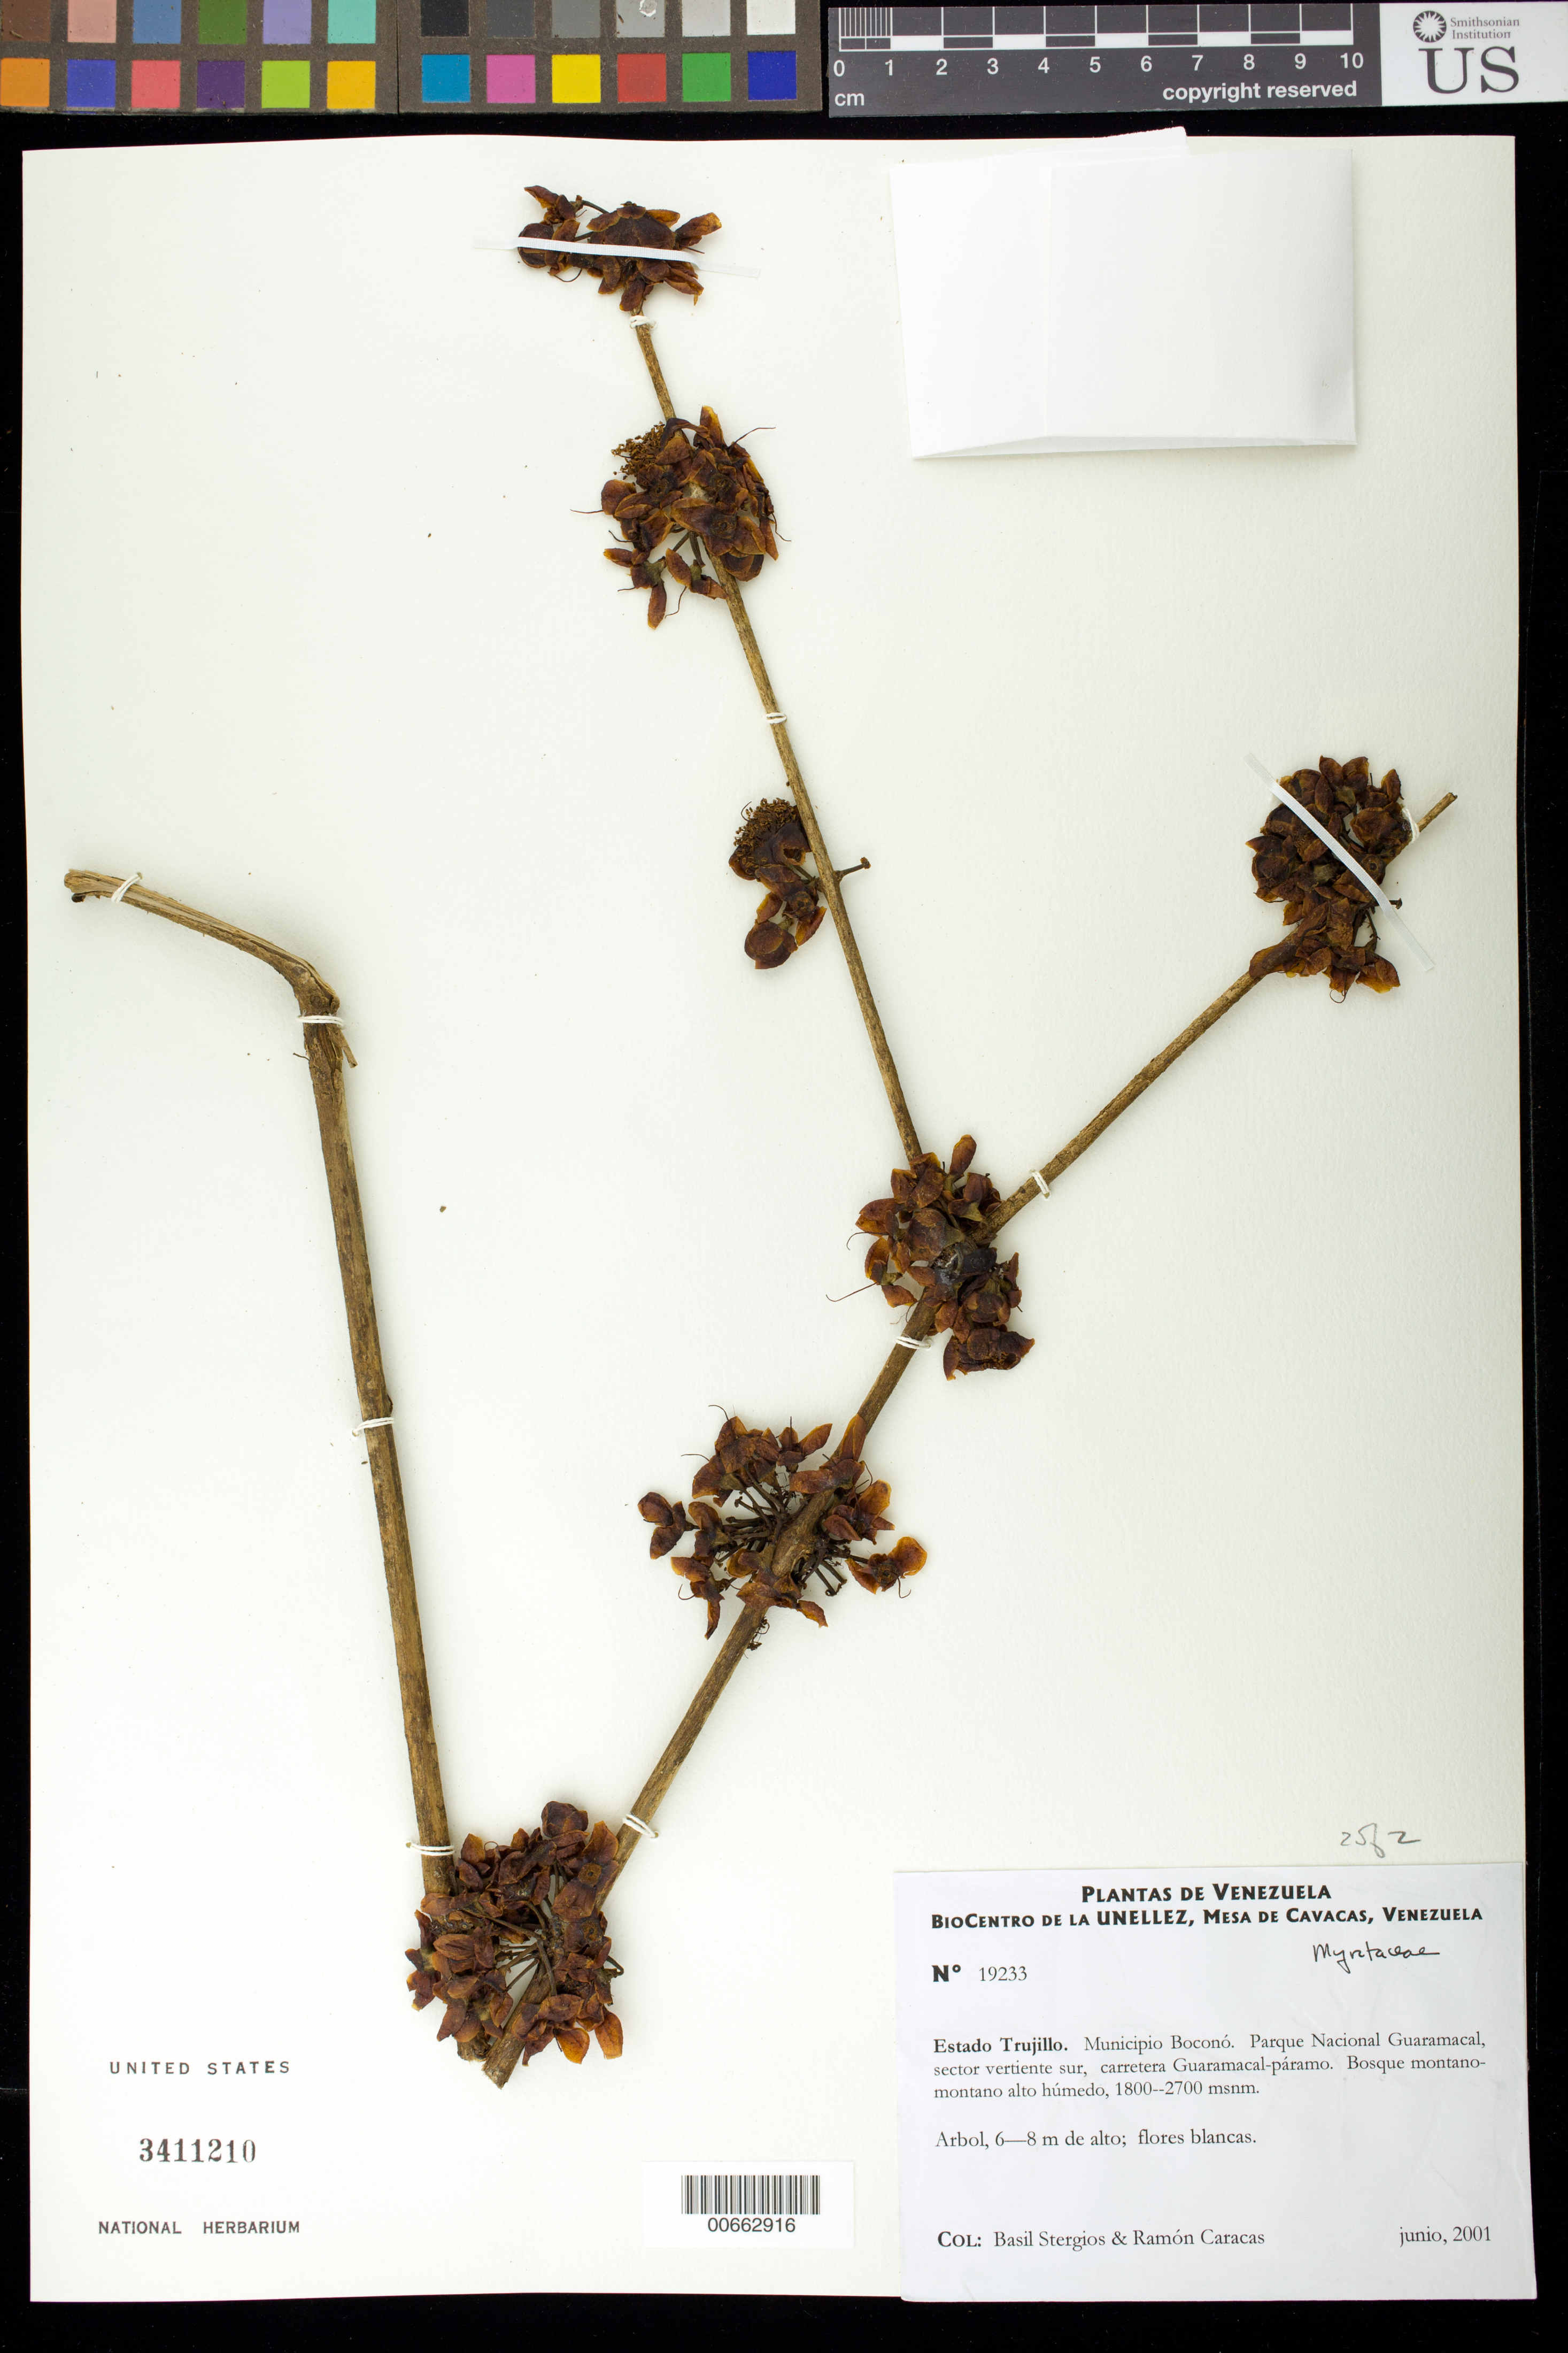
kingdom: Plantae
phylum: Tracheophyta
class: Magnoliopsida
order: Myrtales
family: Myrtaceae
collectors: B. G. Stergios & R. Caracas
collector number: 19233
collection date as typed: Jun 2001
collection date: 2001-06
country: Venezuela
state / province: Trujillo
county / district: Boconó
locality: Parque Nacional Guaramacal, sector vertiente sur, carretera Guaramacal-páramo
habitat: Bosque montano-montano alto húmedo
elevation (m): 1800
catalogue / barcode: US 3411210